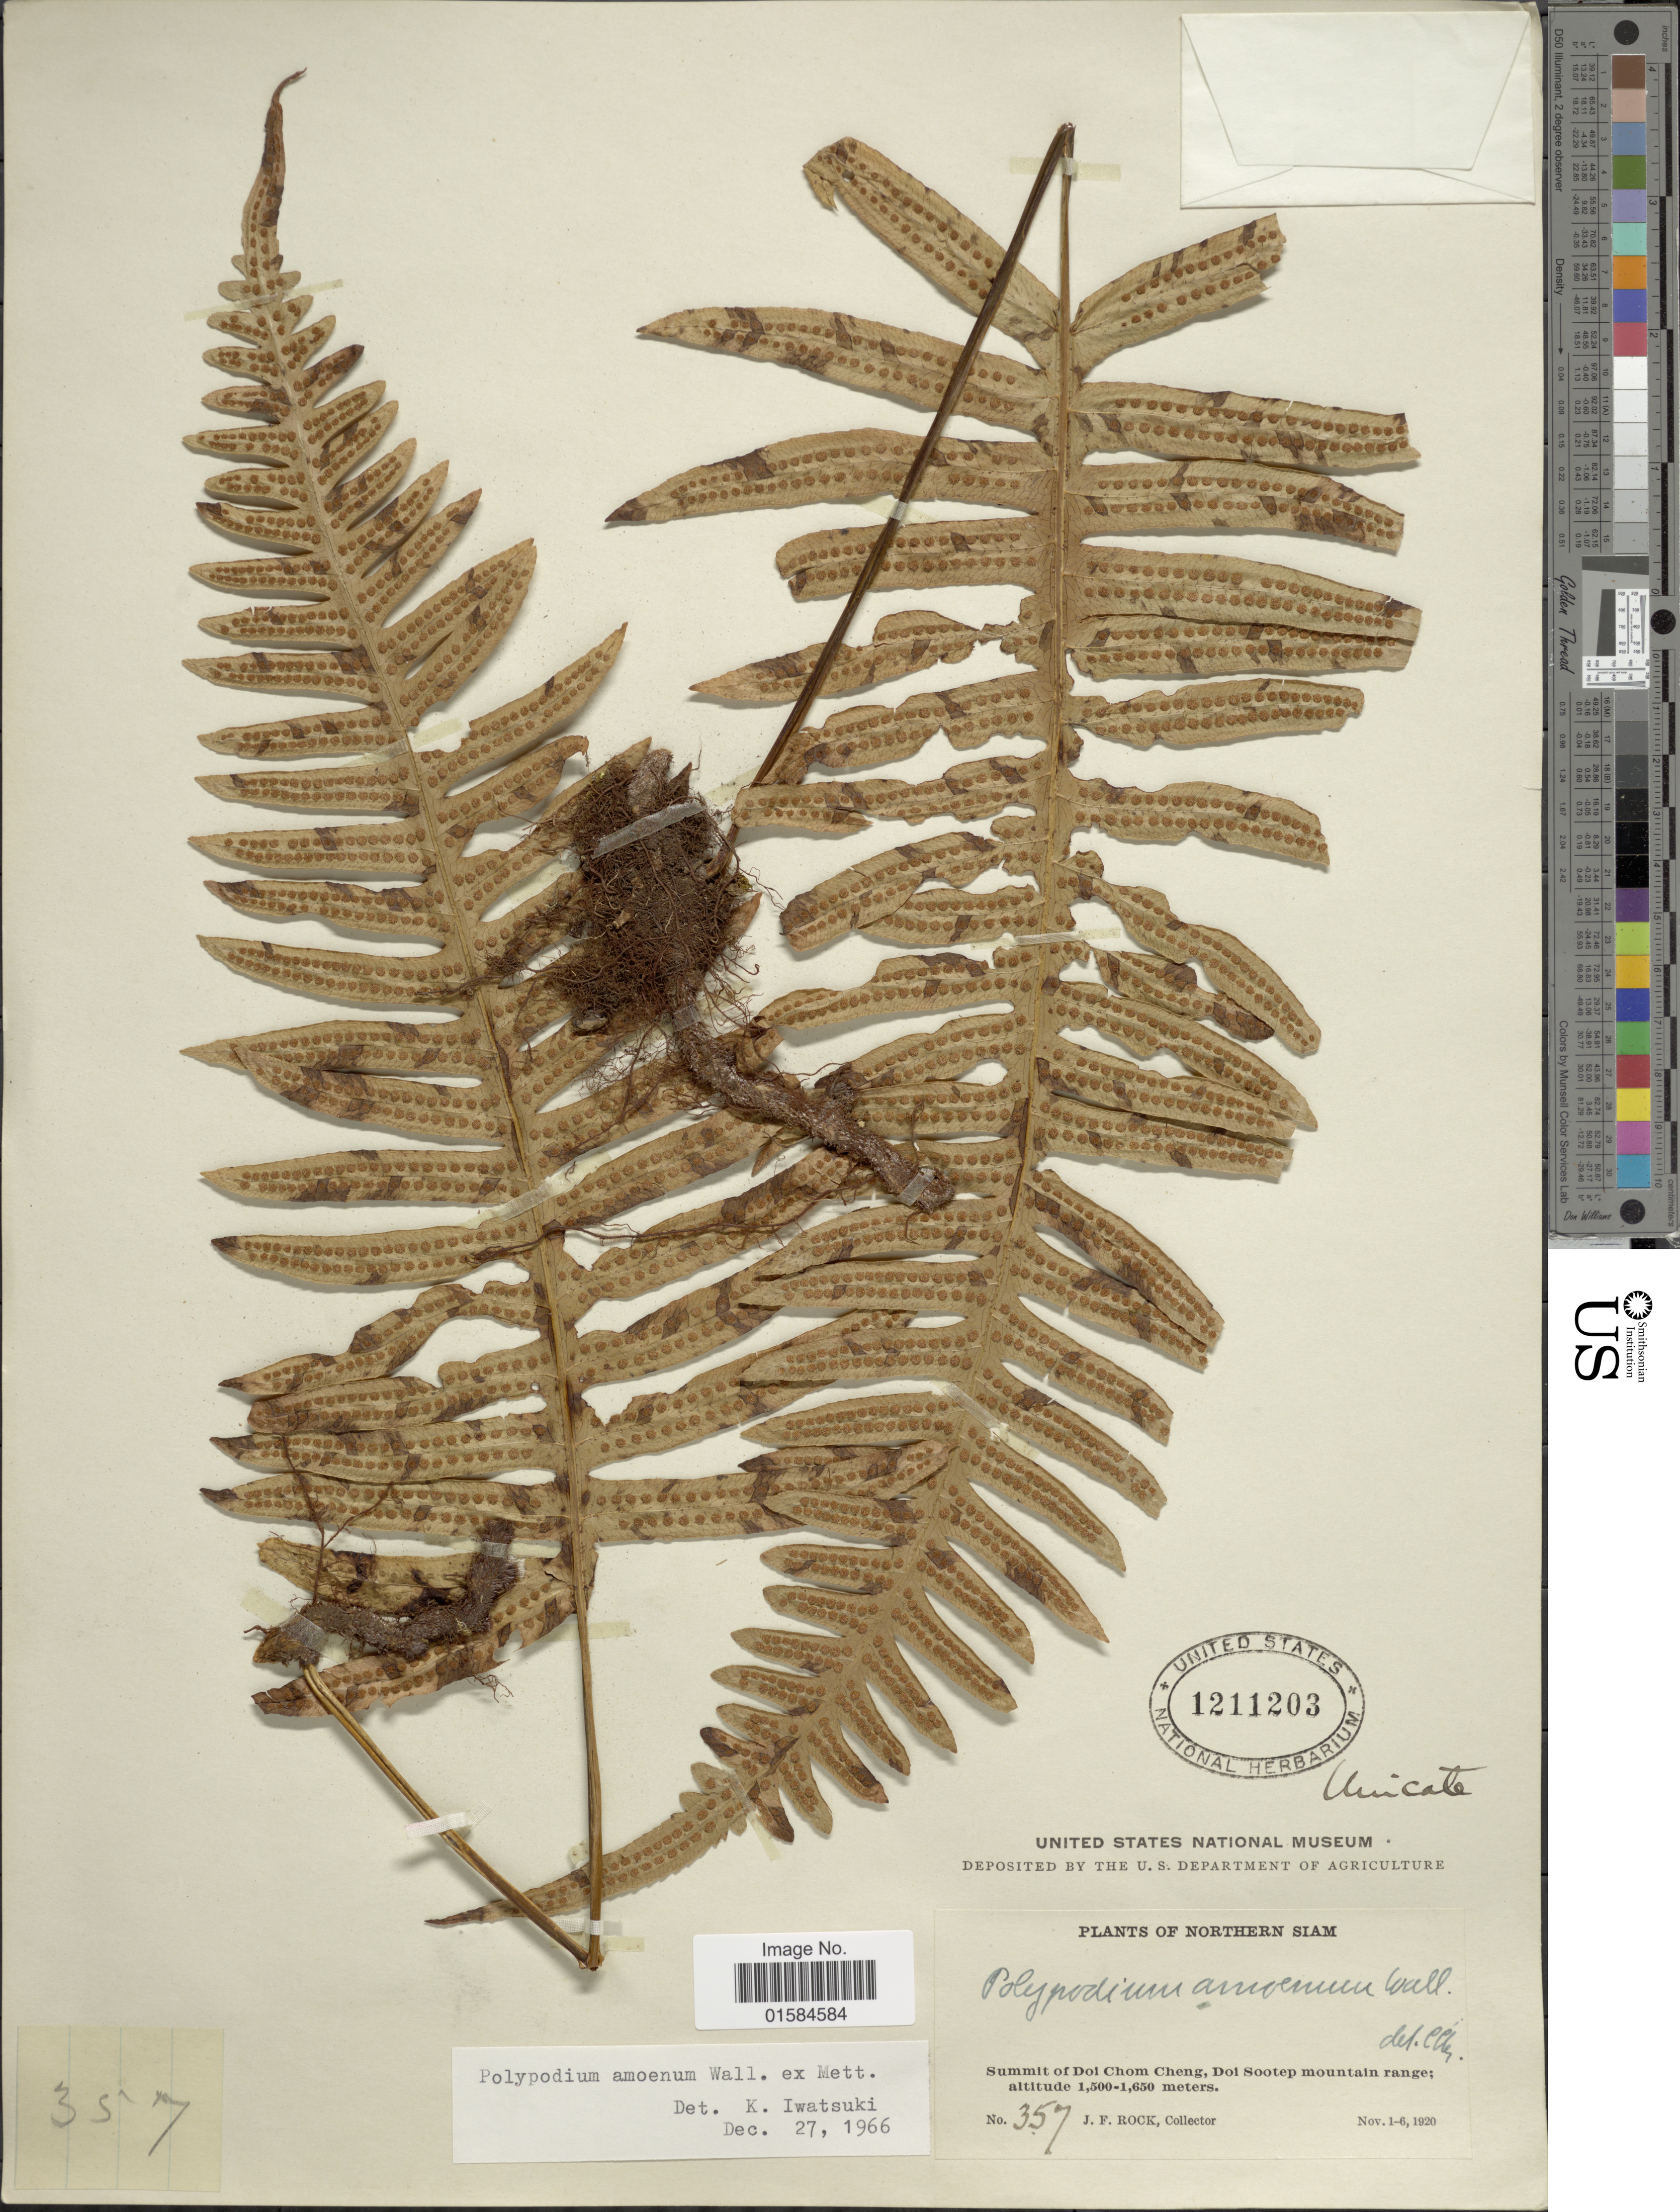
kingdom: Plantae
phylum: Tracheophyta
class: Polypodiopsida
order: Polypodiales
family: Polypodiaceae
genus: Goniophlebium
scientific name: Goniophlebium amoenum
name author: (Wall. ex Mett.) J. Sm.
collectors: J. Rock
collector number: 357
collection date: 1920-11-01/1920-11-06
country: Thailand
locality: Northern Siam, Summit of Doi Chom Cheng, Doi Sootep mountain range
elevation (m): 1500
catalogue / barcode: US 1211203